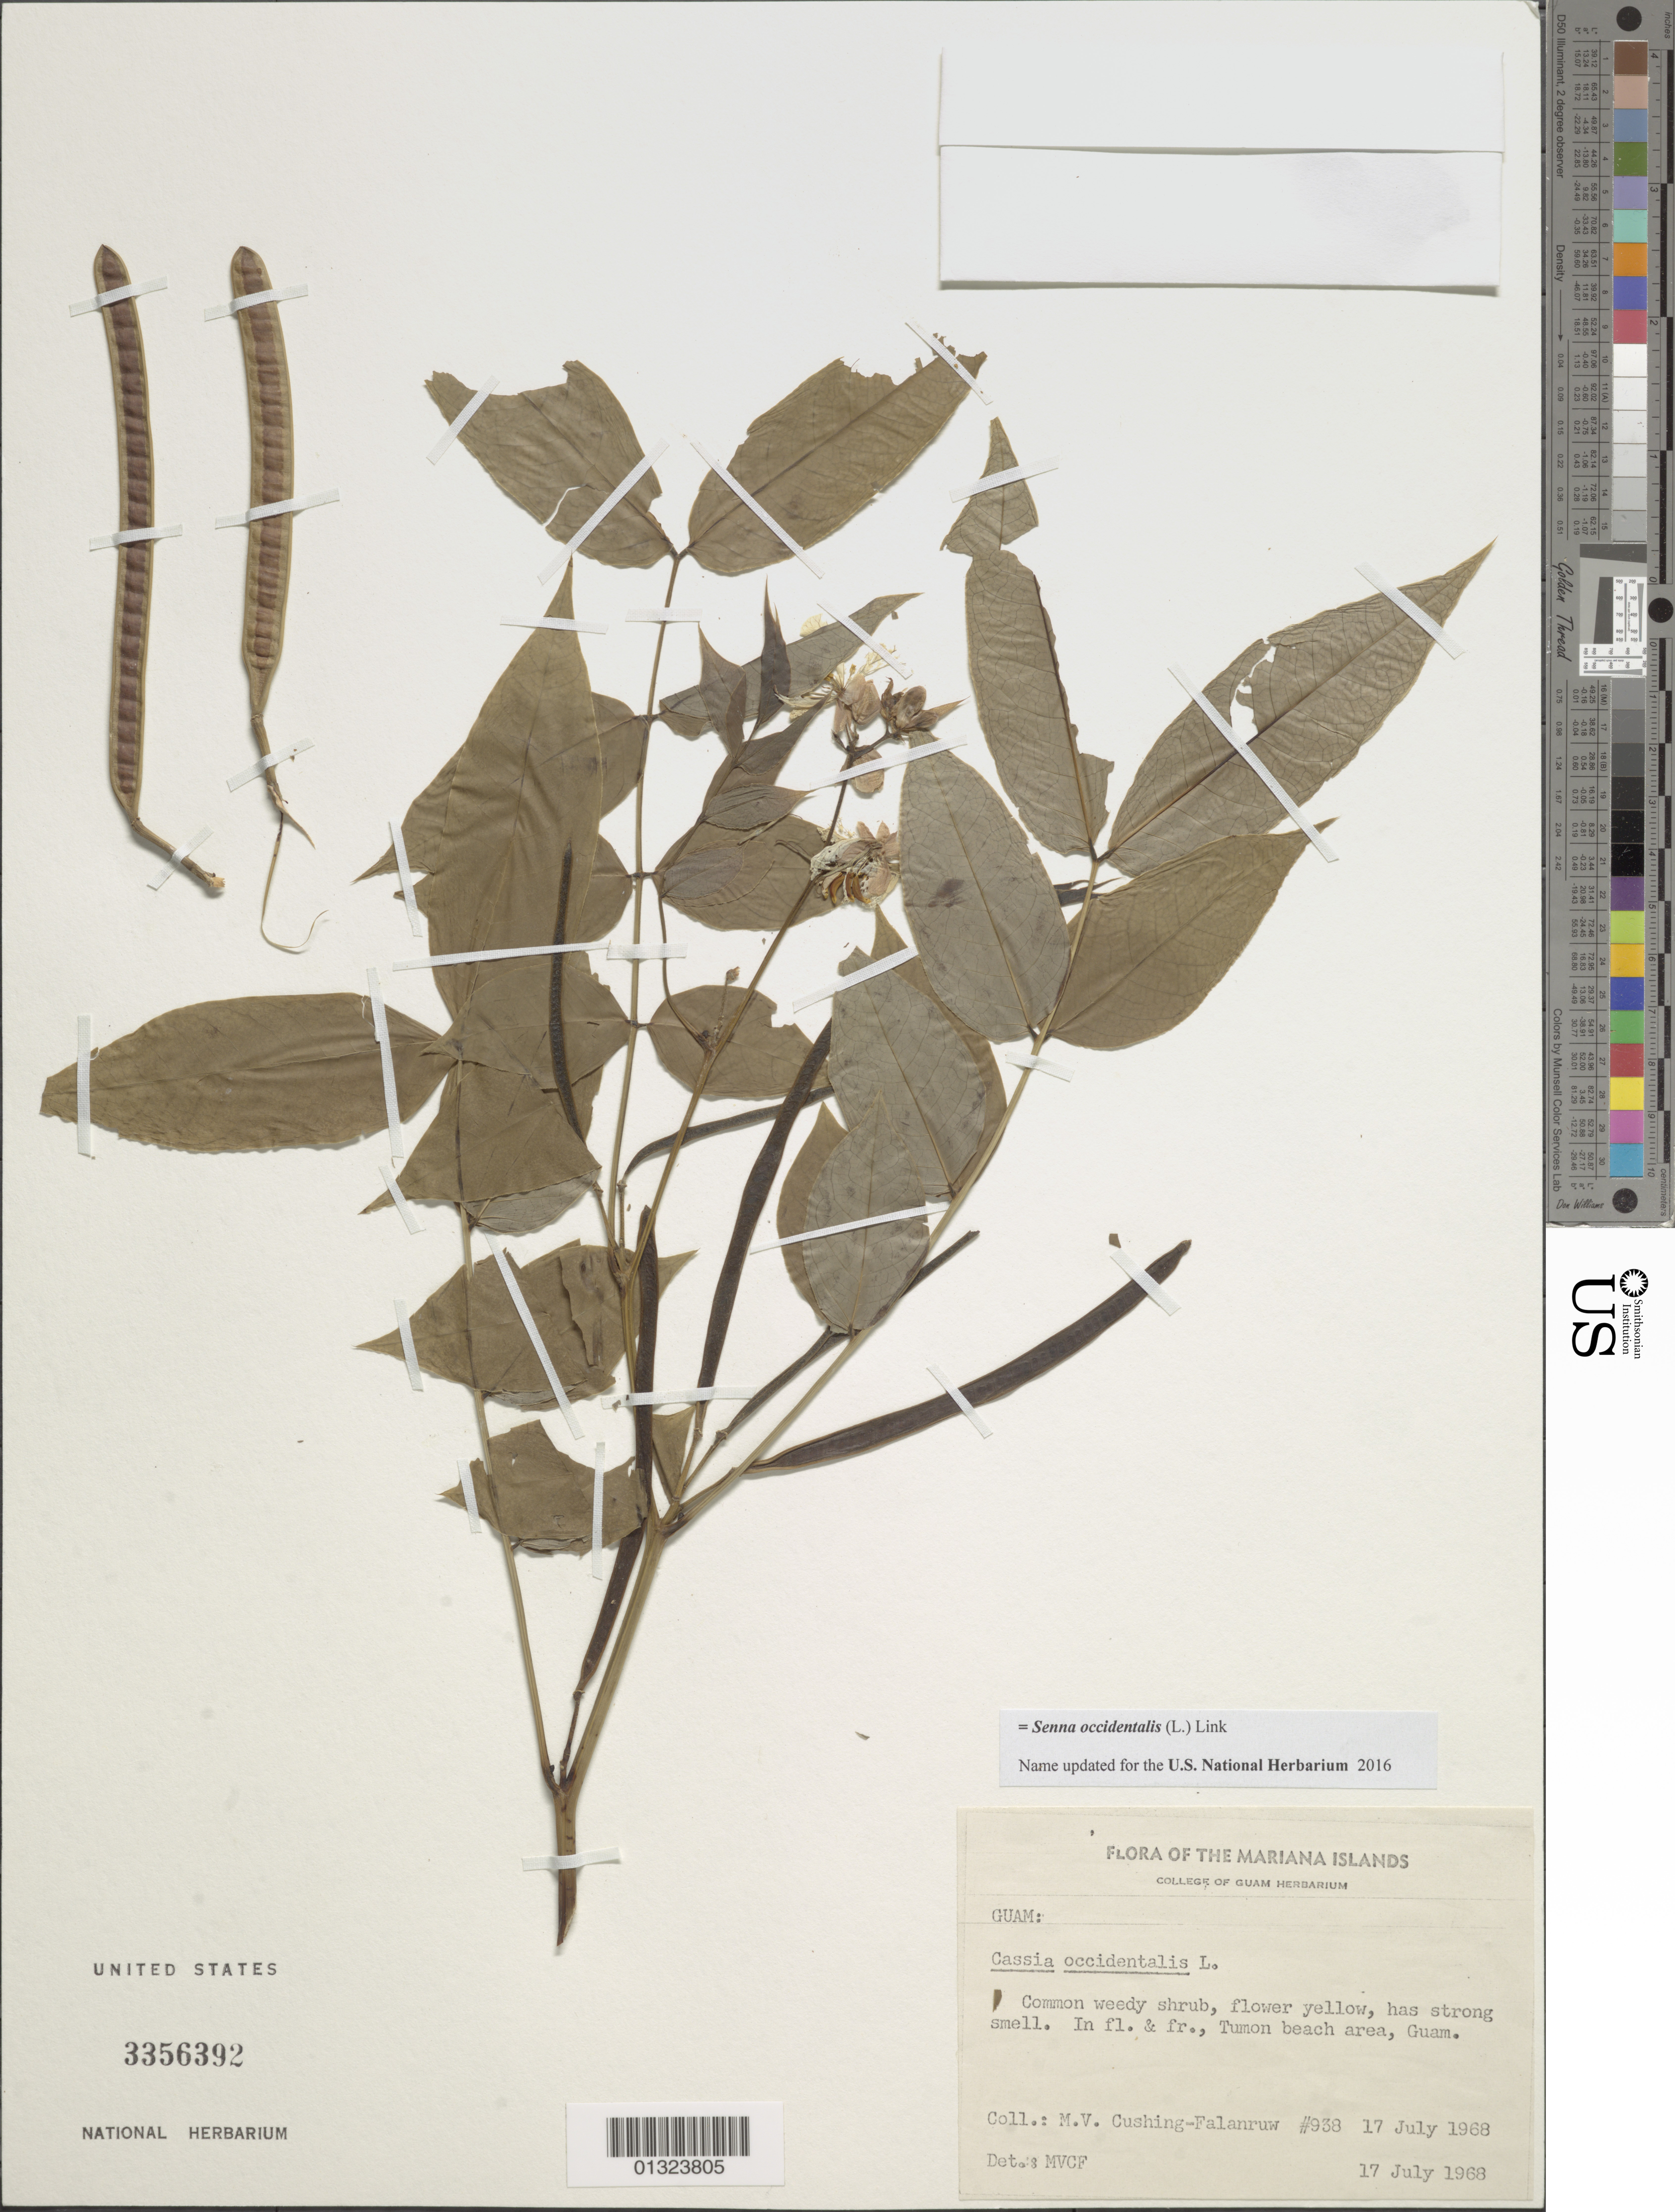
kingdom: Plantae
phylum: Tracheophyta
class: Magnoliopsida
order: Fabales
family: Fabaceae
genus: Senna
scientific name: Senna occidentalis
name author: (L.) Link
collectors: M. V. Falanruw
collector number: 938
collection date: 1968-07-17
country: Guam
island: Guam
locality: Tumon beach area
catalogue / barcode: US 3356392